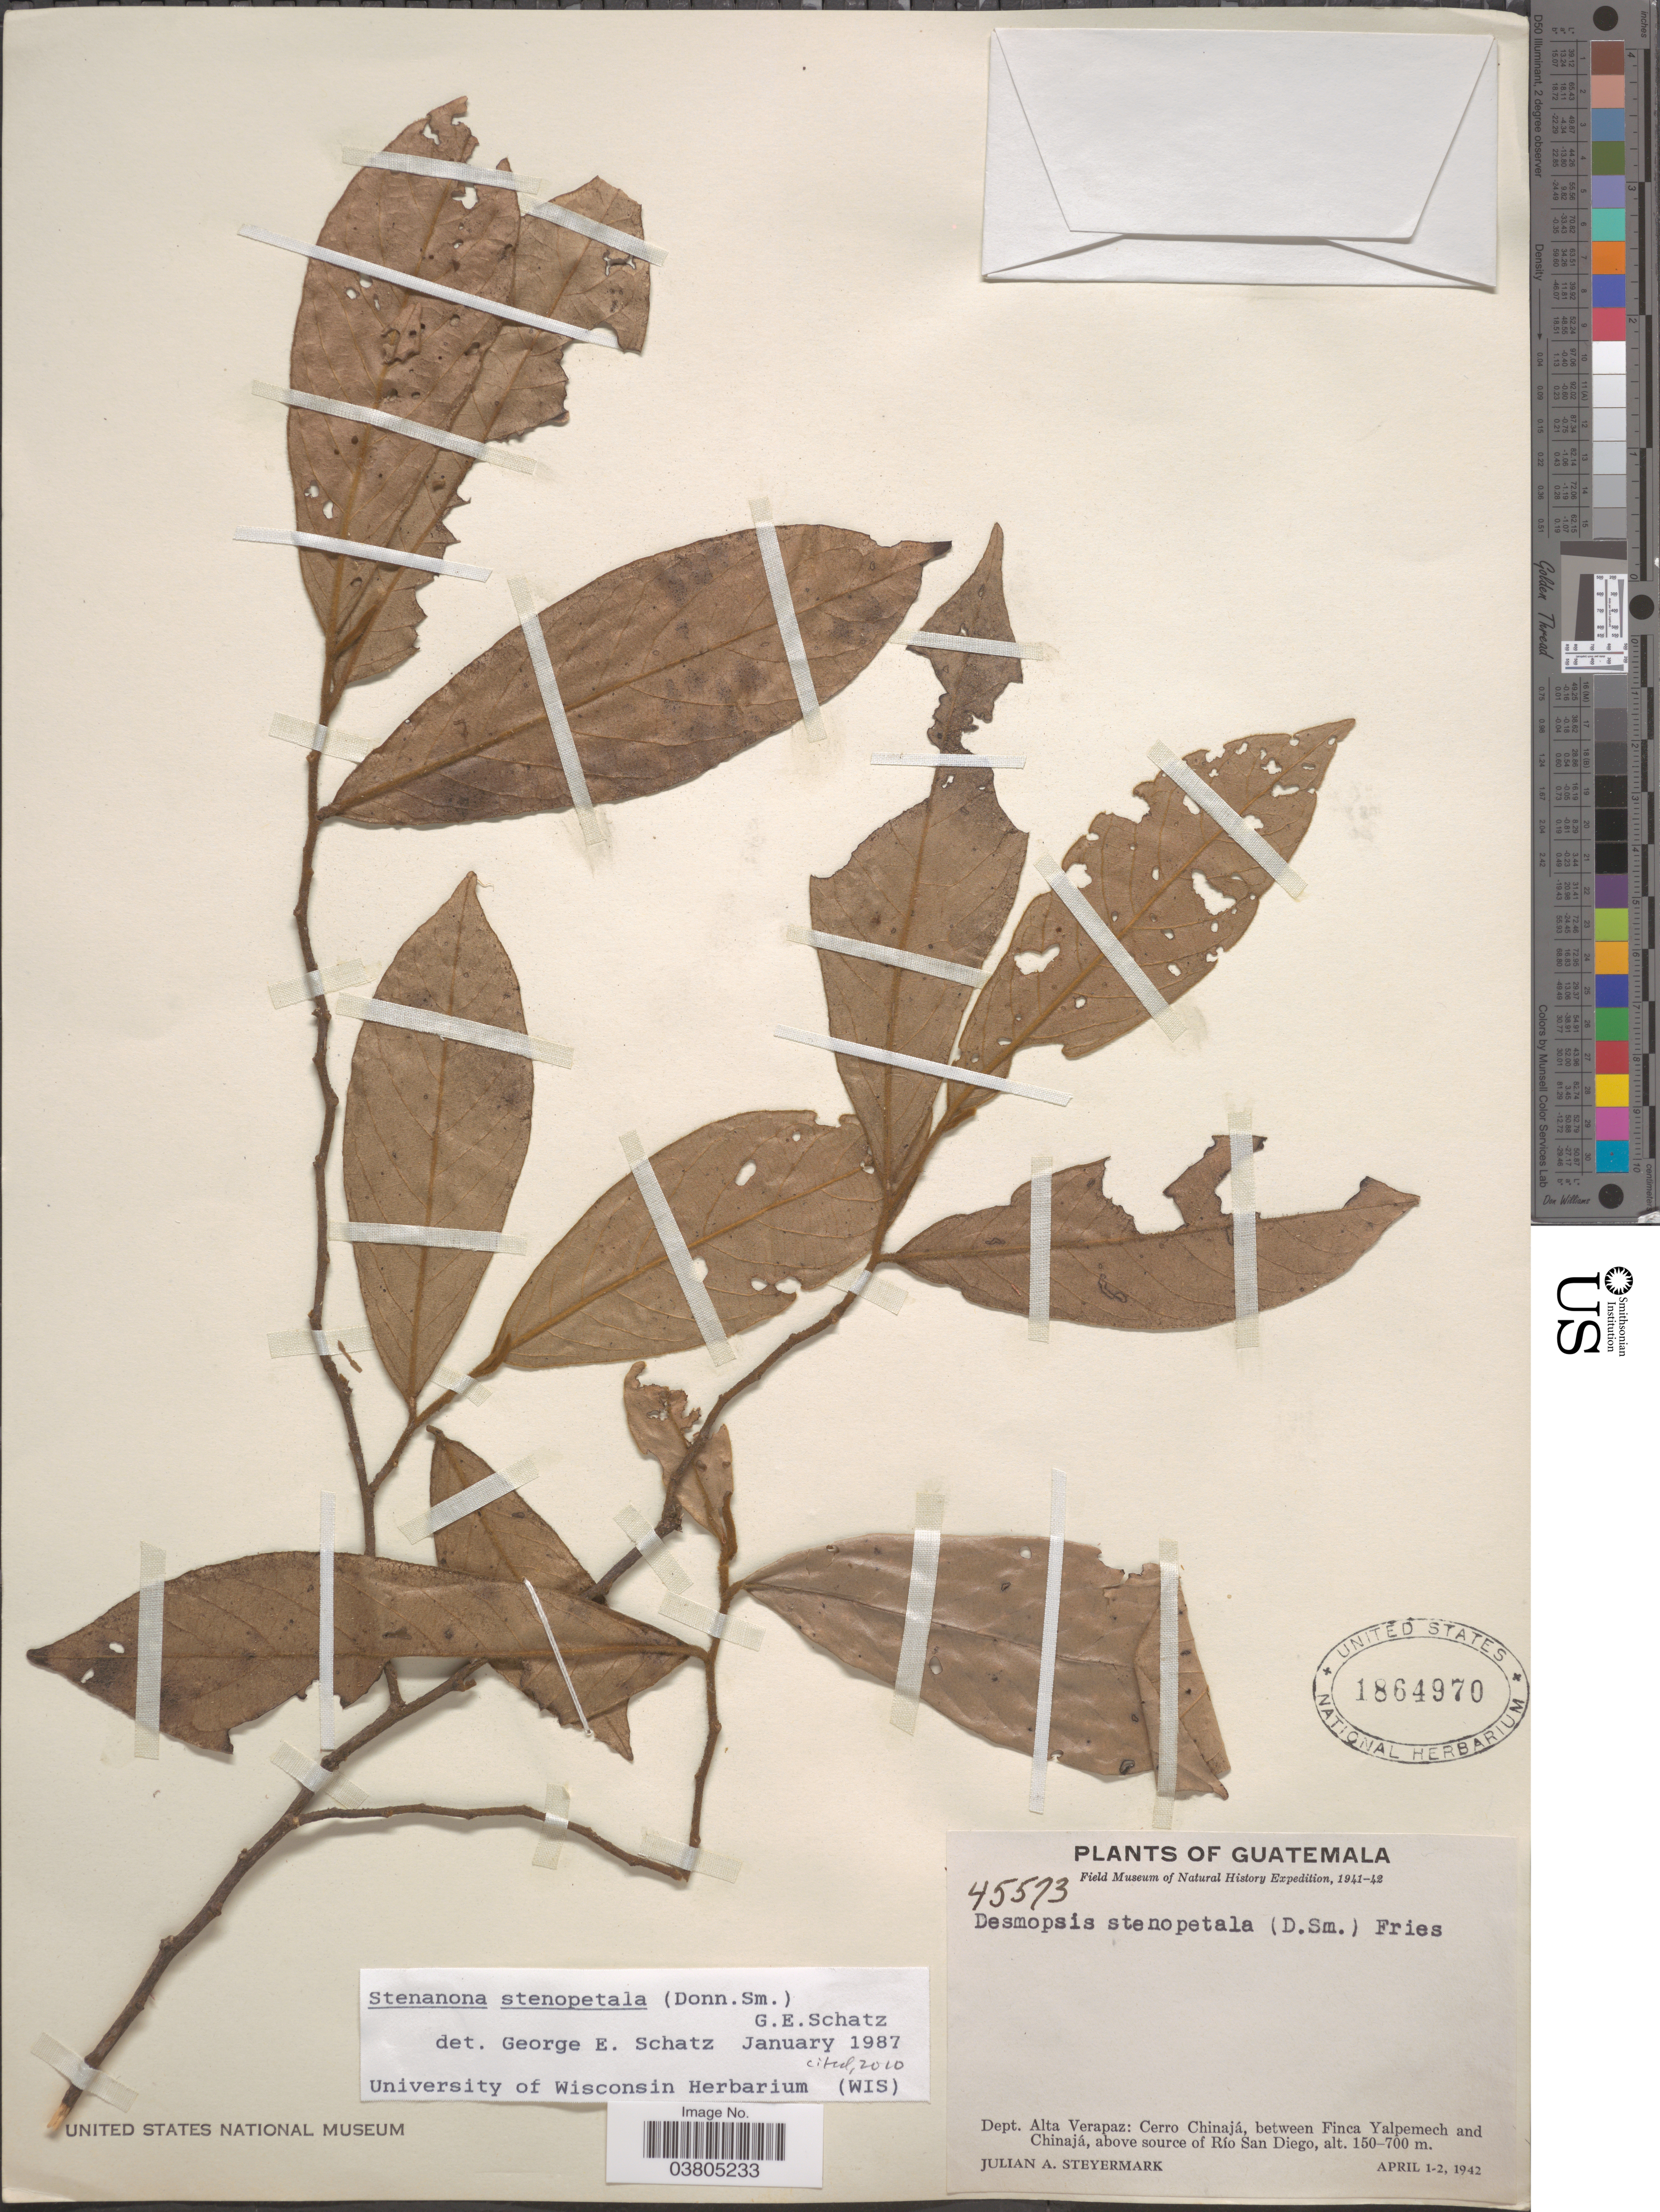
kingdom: Plantae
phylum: Tracheophyta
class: Magnoliopsida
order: Magnoliales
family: Annonaceae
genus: Stenanona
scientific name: Stenanona stenopetala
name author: (Donn. Sm.) G.E. Schatz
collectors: J. Steyermark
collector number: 45573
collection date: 1942-04-01/1942-04-02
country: Guatemala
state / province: Alta Verapaz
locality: Dept. Alta Verapaz: Cerro Chinajá, between Finca Yalpemech and Chinajá, above source of Río San Diego.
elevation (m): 150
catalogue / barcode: US 1864970